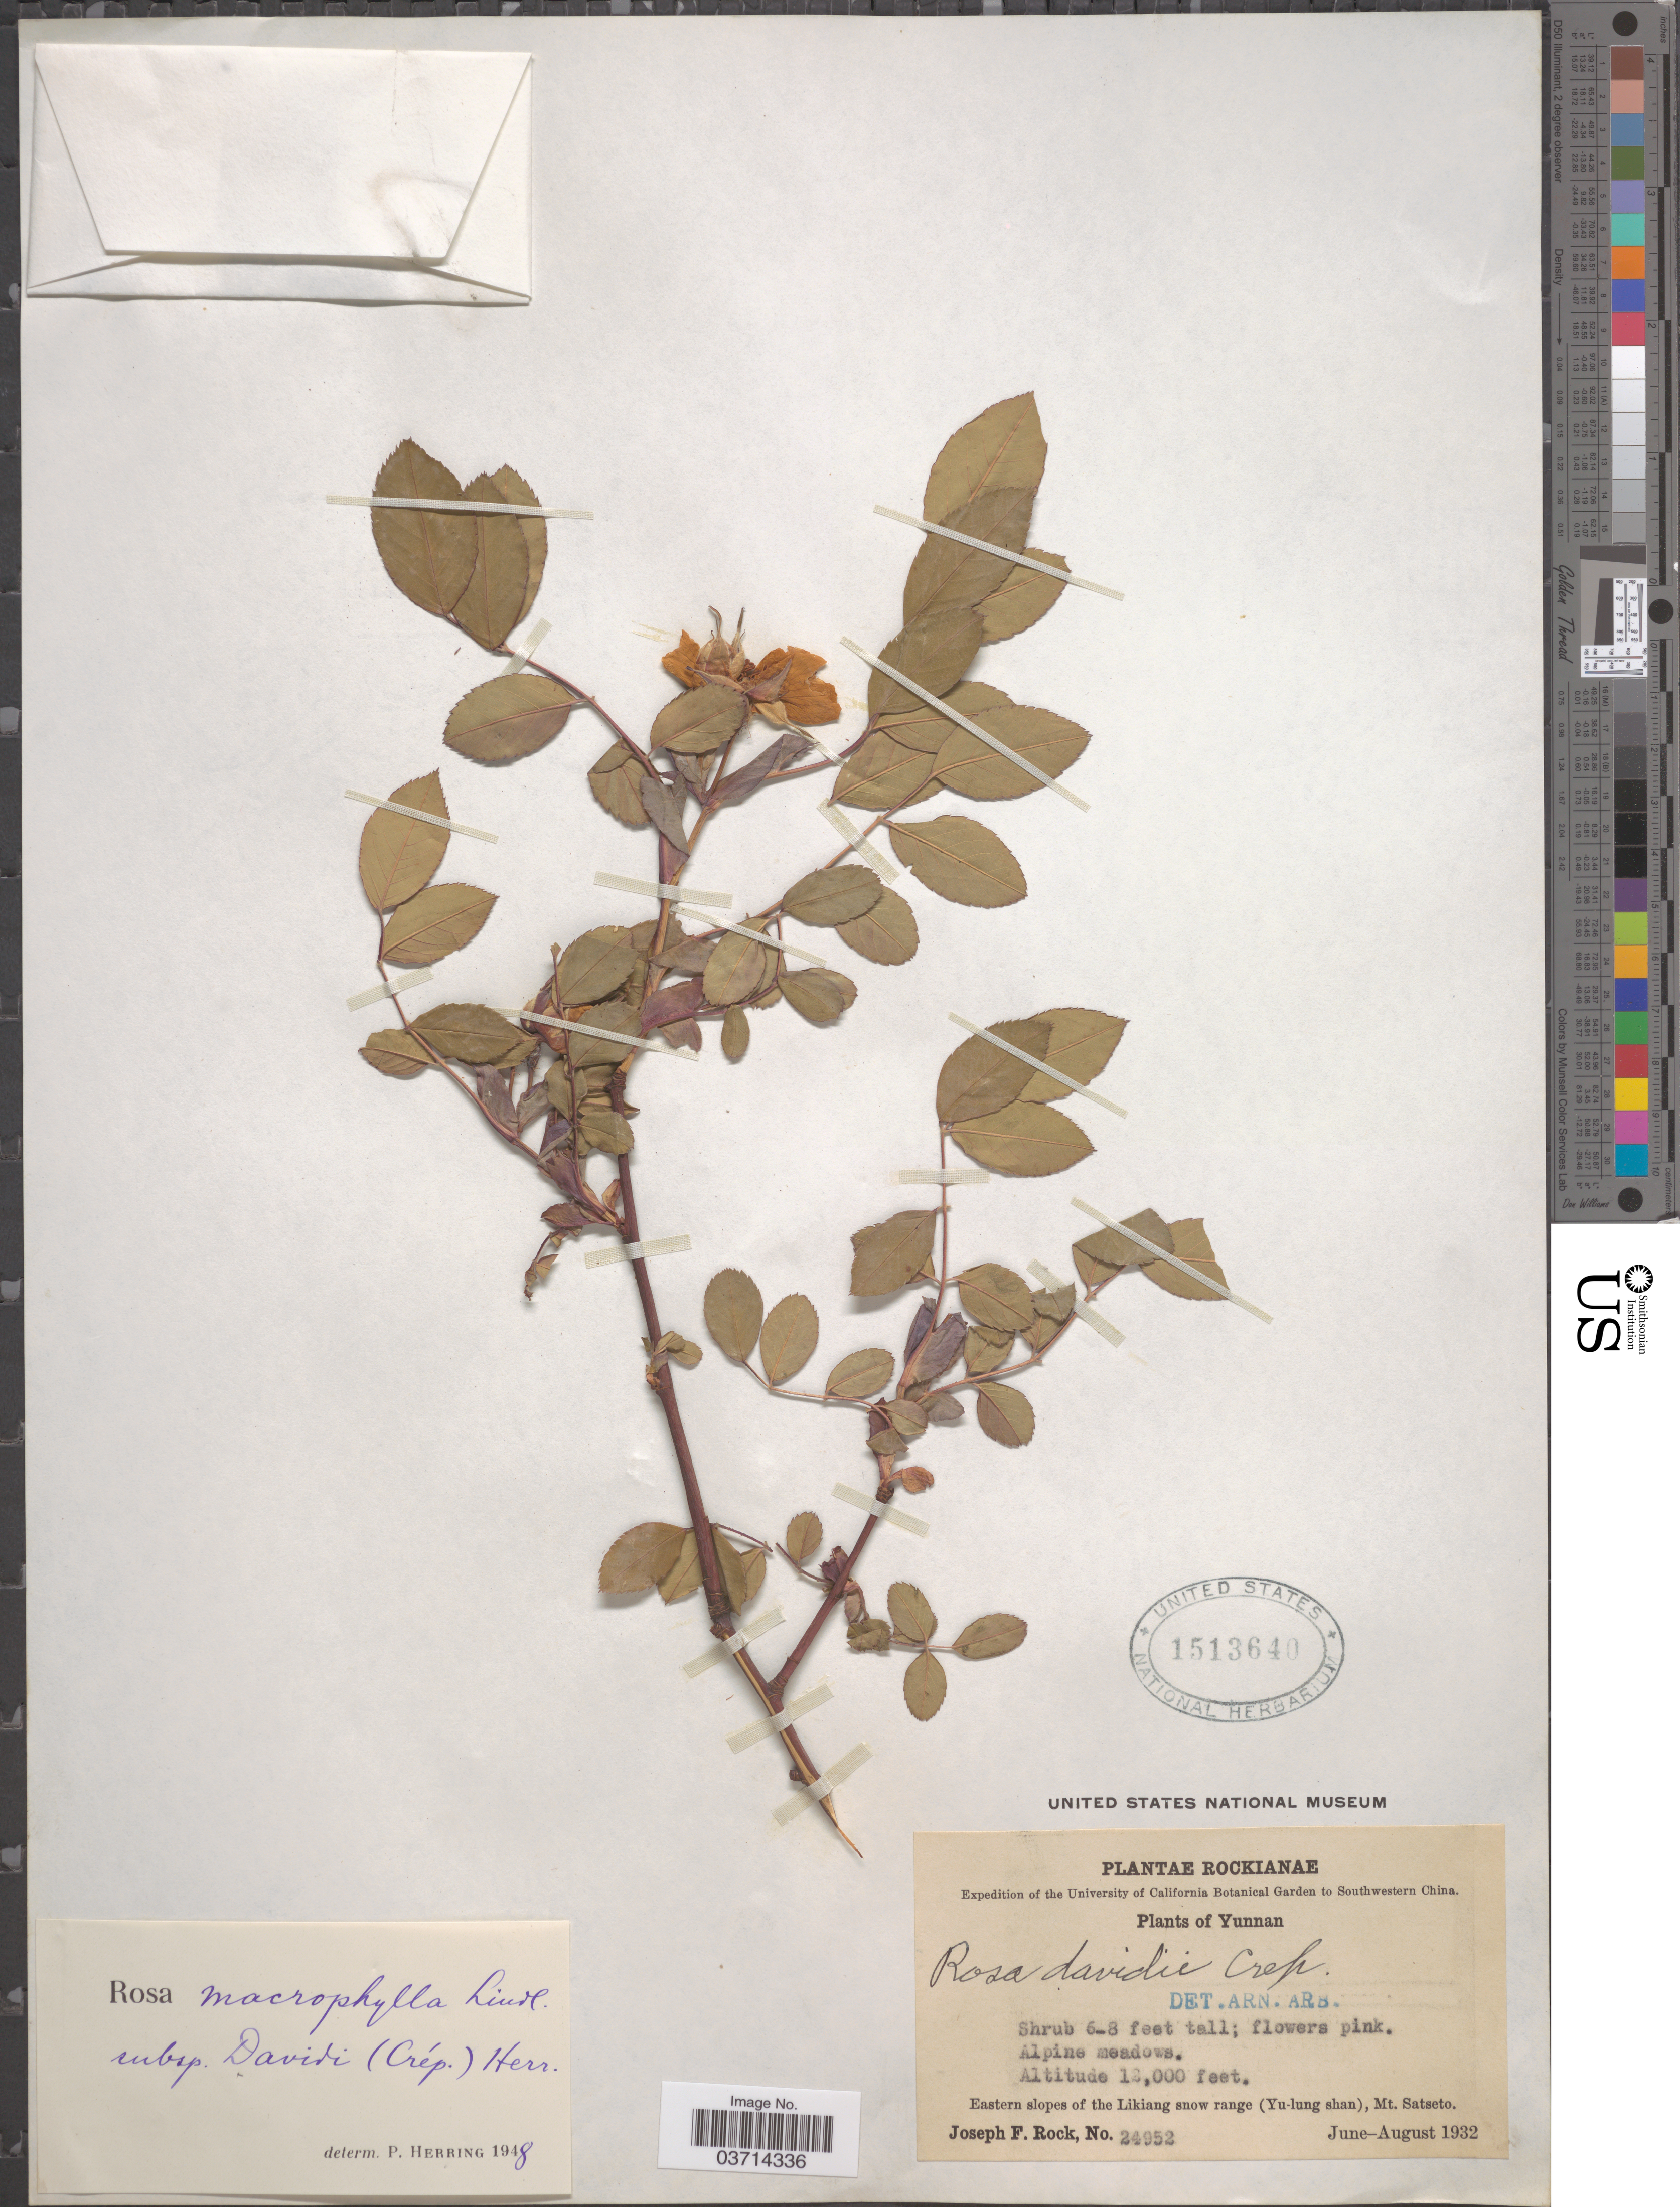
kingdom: Plantae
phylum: Tracheophyta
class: Magnoliopsida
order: Rosales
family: Rosaceae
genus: Rosa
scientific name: Rosa davidi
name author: Crép.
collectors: J. F. Rock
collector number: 24952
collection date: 1932-06/1932-08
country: China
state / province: Yunnan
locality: Eastern slopes of the Likiang snow range (Yu-lung shan), Mt. Satseto.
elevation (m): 3658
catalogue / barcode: US 1513640